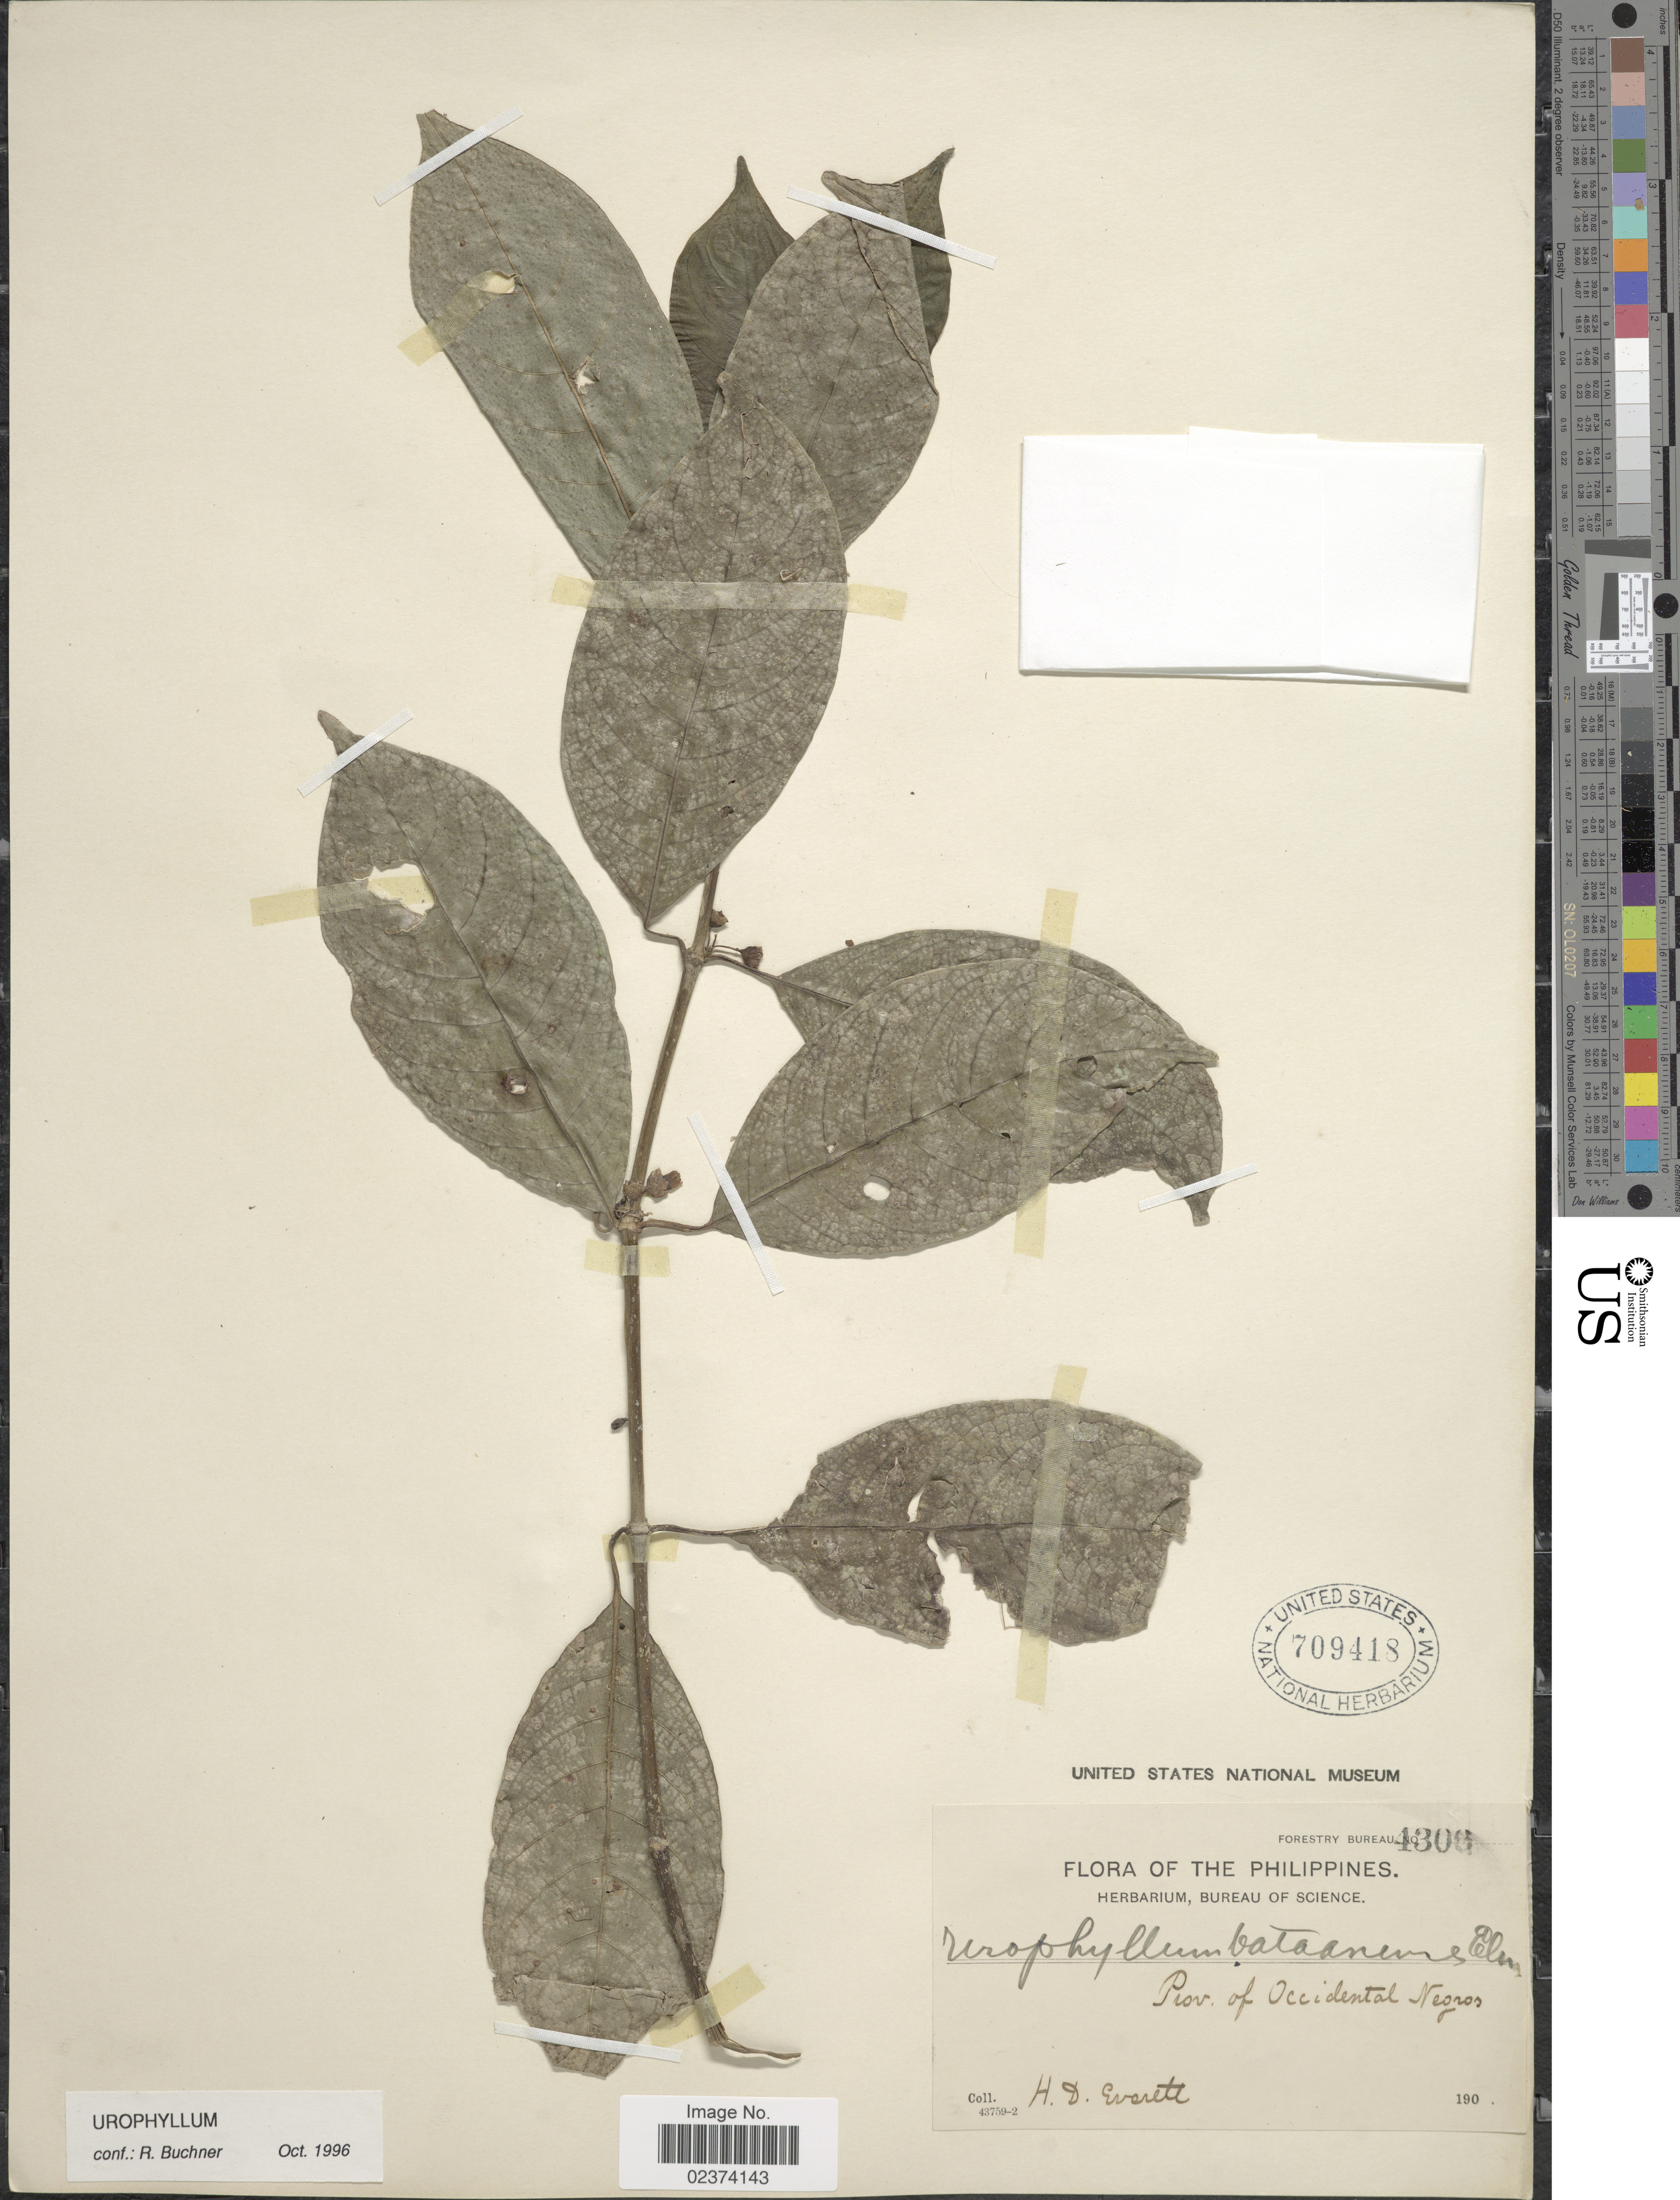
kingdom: Plantae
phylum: Tracheophyta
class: Magnoliopsida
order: Gentianales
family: Rubiaceae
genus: Urophyllum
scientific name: Urophyllum sp.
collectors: H. Everett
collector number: Forestry Bureau 4306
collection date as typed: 190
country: Philippines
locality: Prov. of Occidental Negros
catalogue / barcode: US 709418